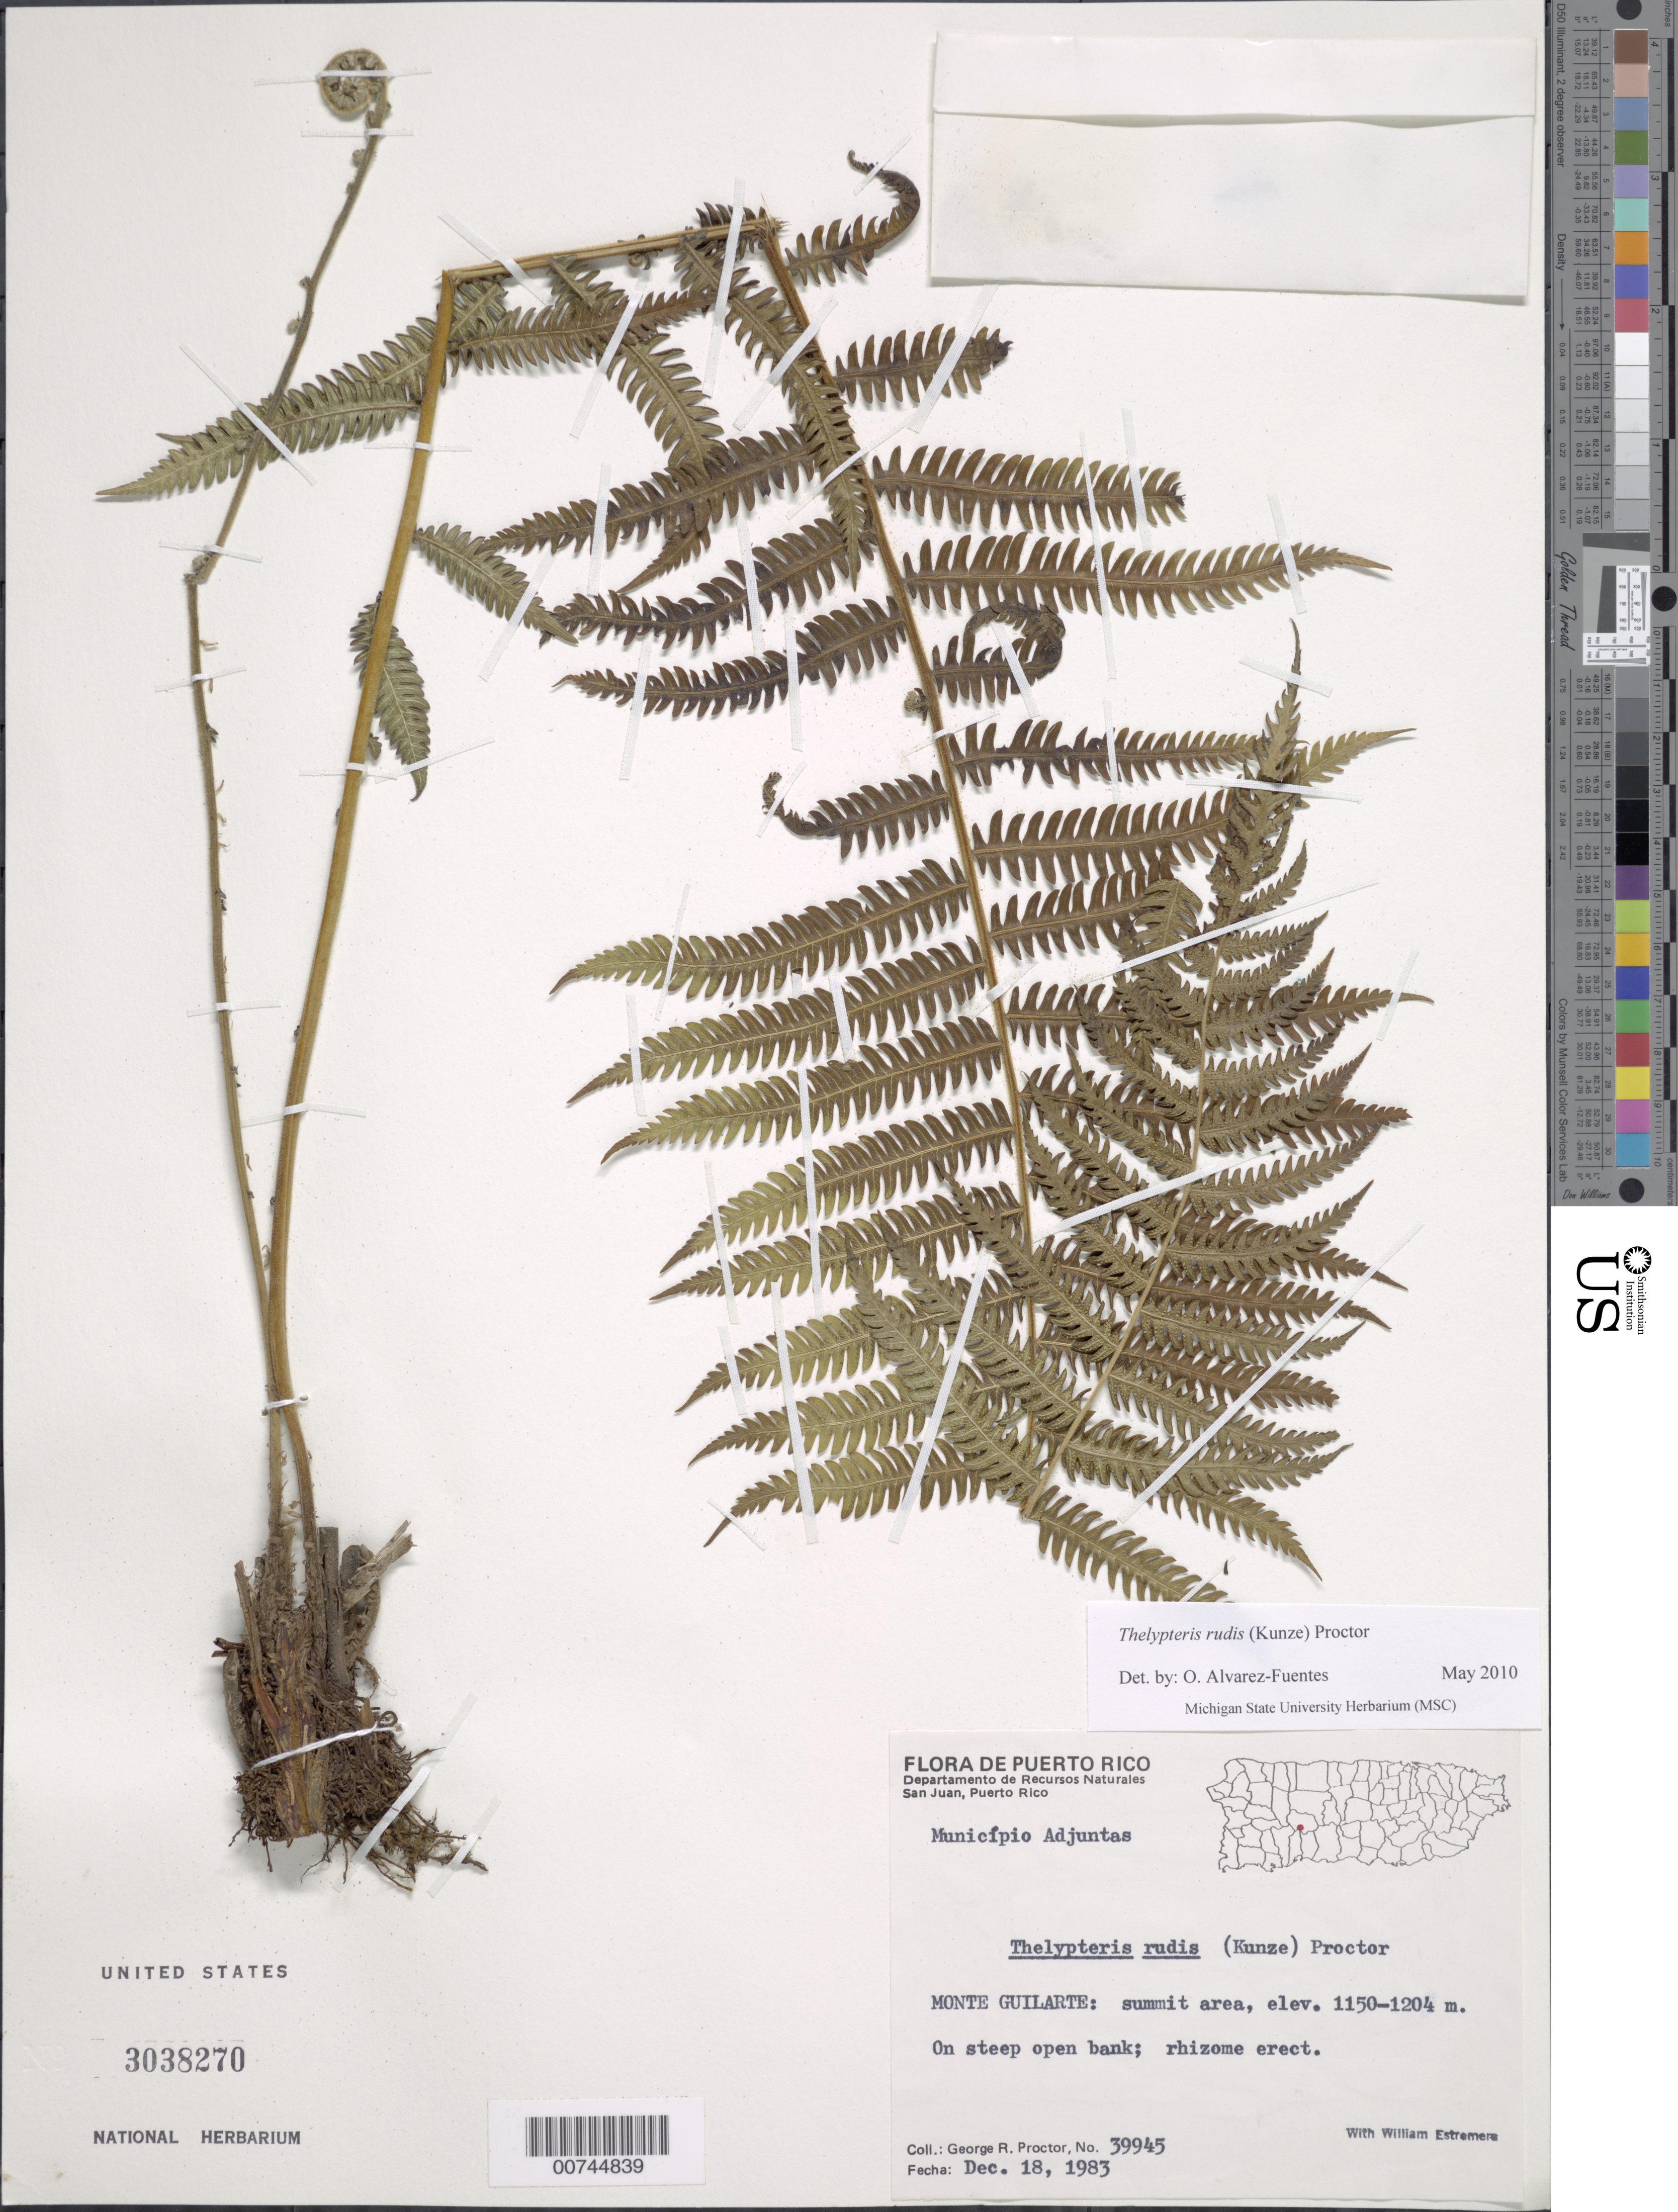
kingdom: Plantae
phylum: Tracheophyta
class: Polypodiopsida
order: Polypodiales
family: Thelypteridaceae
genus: Amauropelta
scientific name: Amauropelta rudis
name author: (Kunze) Pic. Serm.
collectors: G. R. Proctor & W. Estremera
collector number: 39945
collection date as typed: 18 Dec 1983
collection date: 1983-12-18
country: Puerto Rico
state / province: Adjuntas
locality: Monte Guilarte: summit area. Municipio Adjuntas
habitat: On steep open bank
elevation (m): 1150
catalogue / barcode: US 3038270